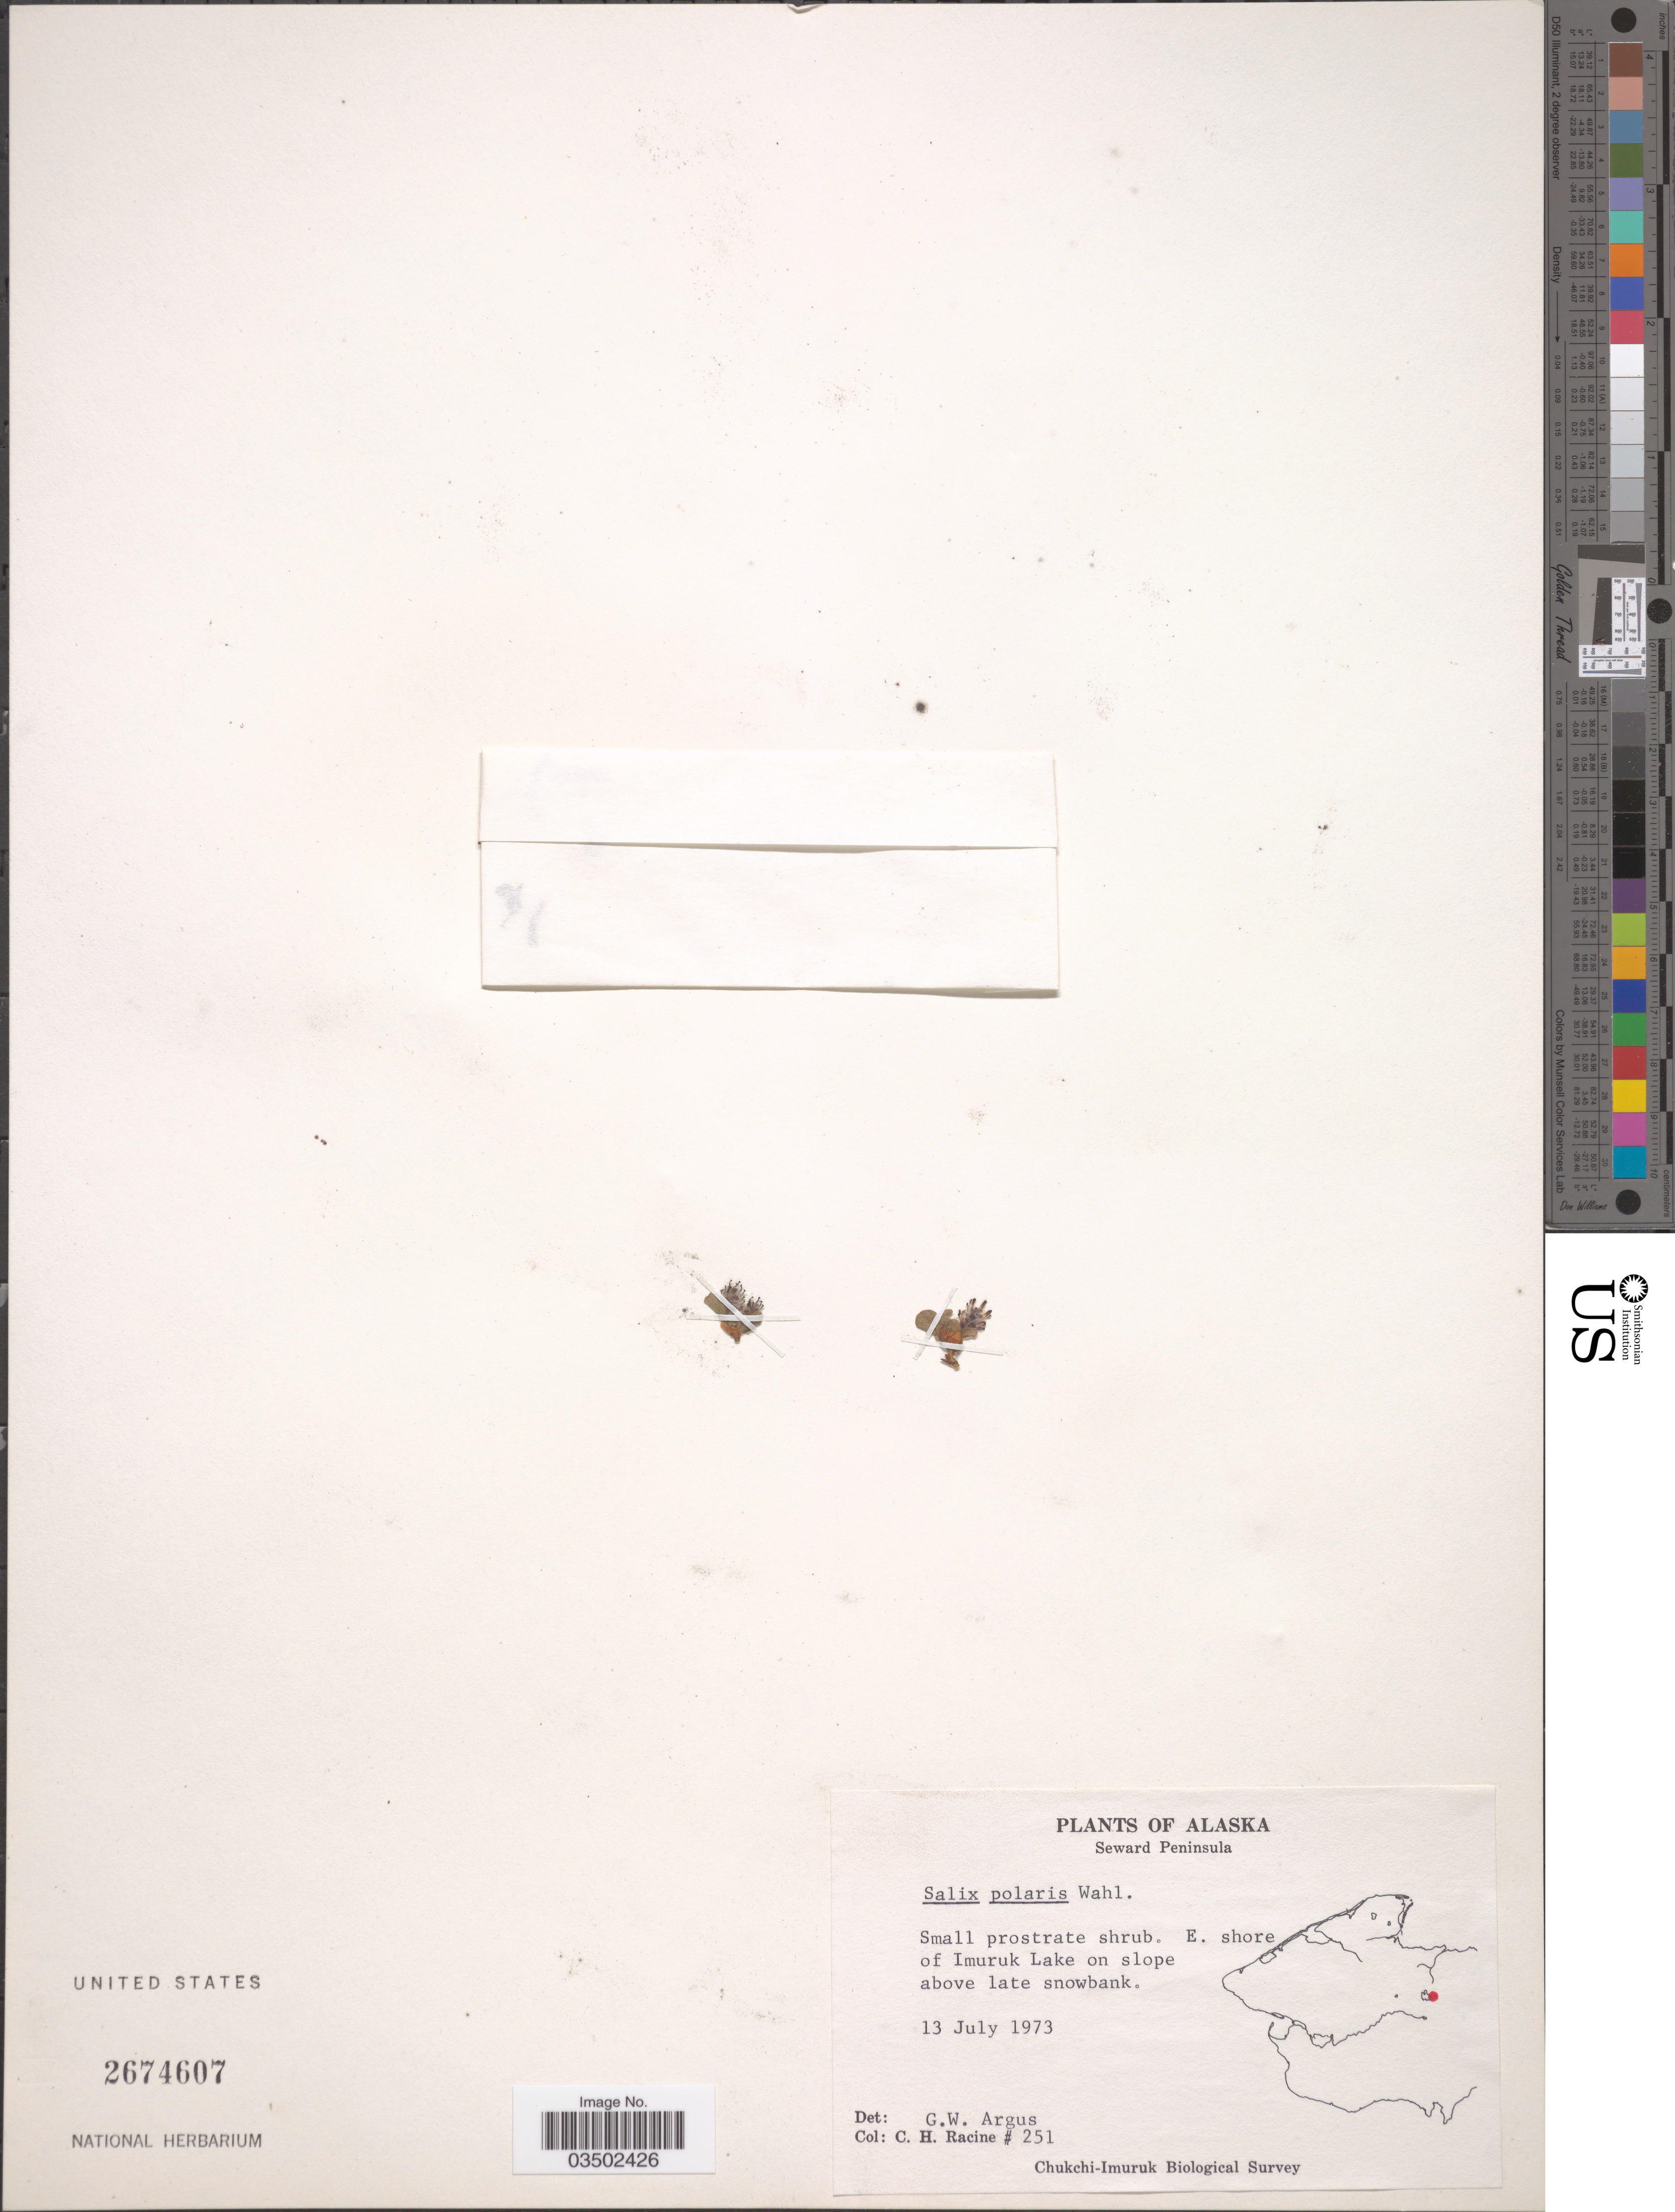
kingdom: Plantae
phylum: Tracheophyta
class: Magnoliopsida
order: Malpighiales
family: Salicaceae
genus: Salix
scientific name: Salix polaris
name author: Wahlenb.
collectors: C. Racine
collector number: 251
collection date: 1973-07-13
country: United States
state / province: Alaska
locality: Seward Peninsula. E. shore of Imuruk Lake on slope above late snowbank.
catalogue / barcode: US 2674607